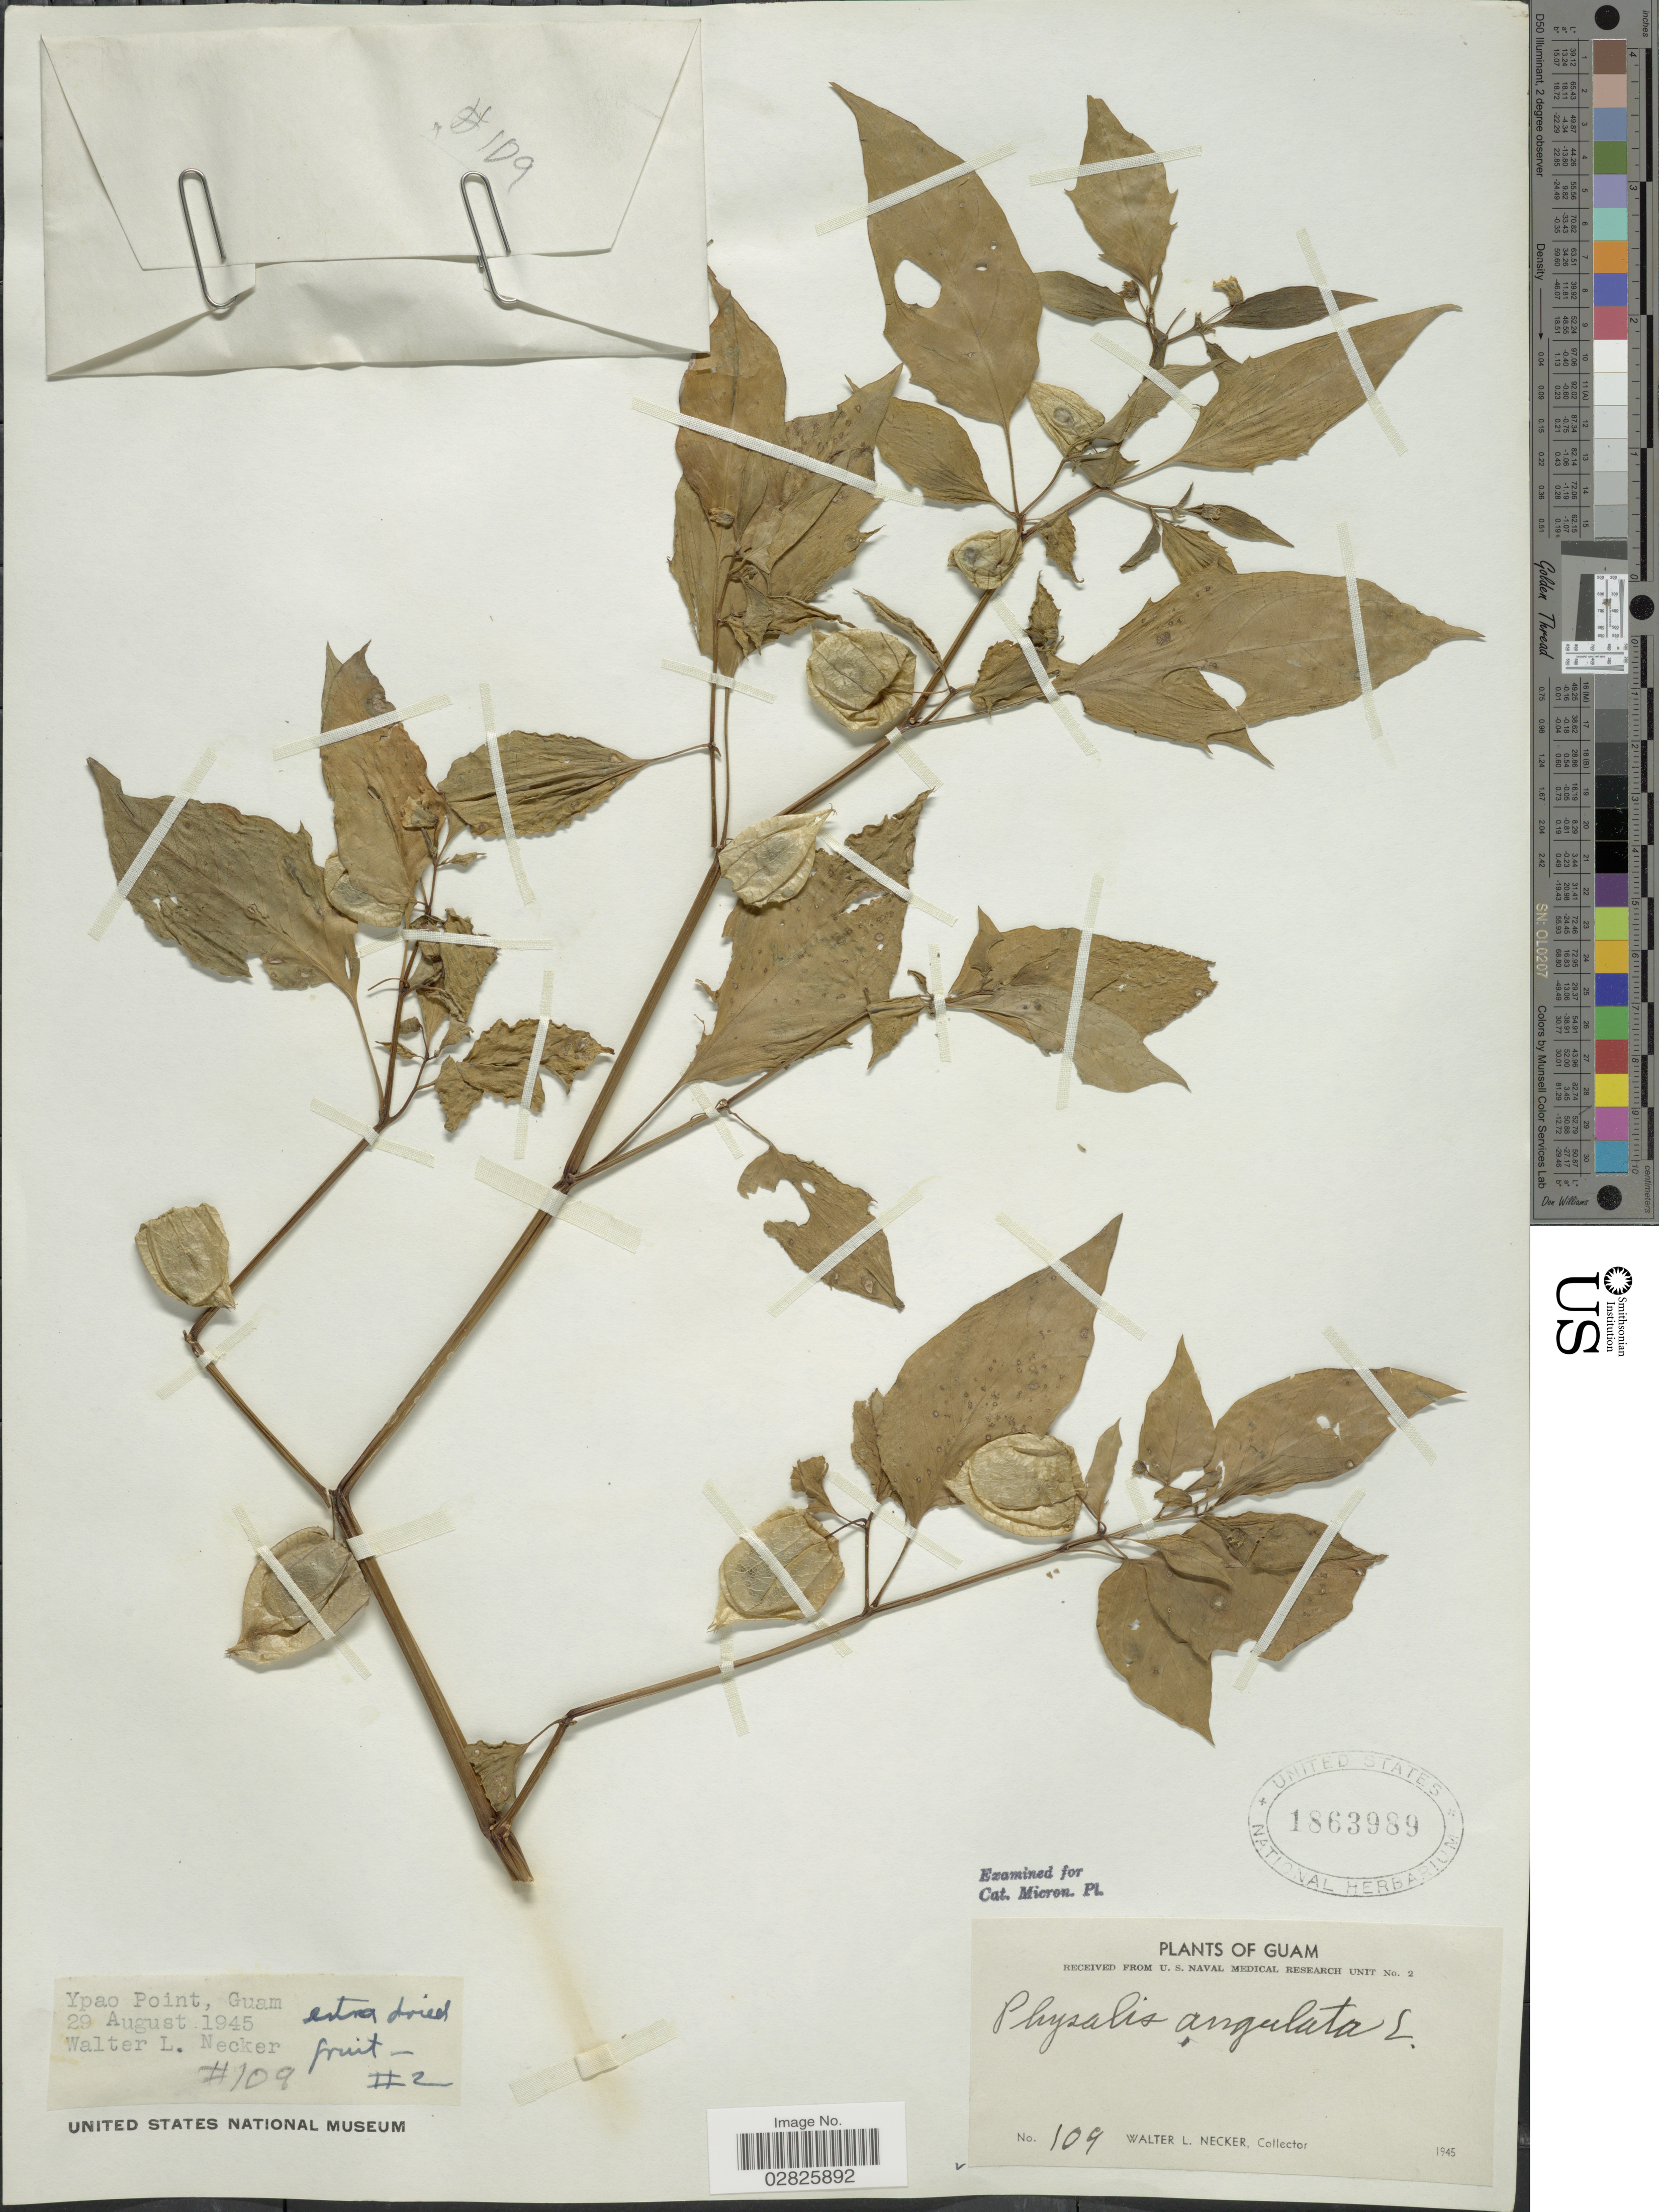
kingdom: Plantae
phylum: Tracheophyta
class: Magnoliopsida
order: Solanales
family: Solanaceae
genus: Physalis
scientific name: Physalis angulata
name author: L.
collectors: W. L. Necker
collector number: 109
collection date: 1945-08-29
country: Guam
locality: Ypao Point.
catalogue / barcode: US 1863989